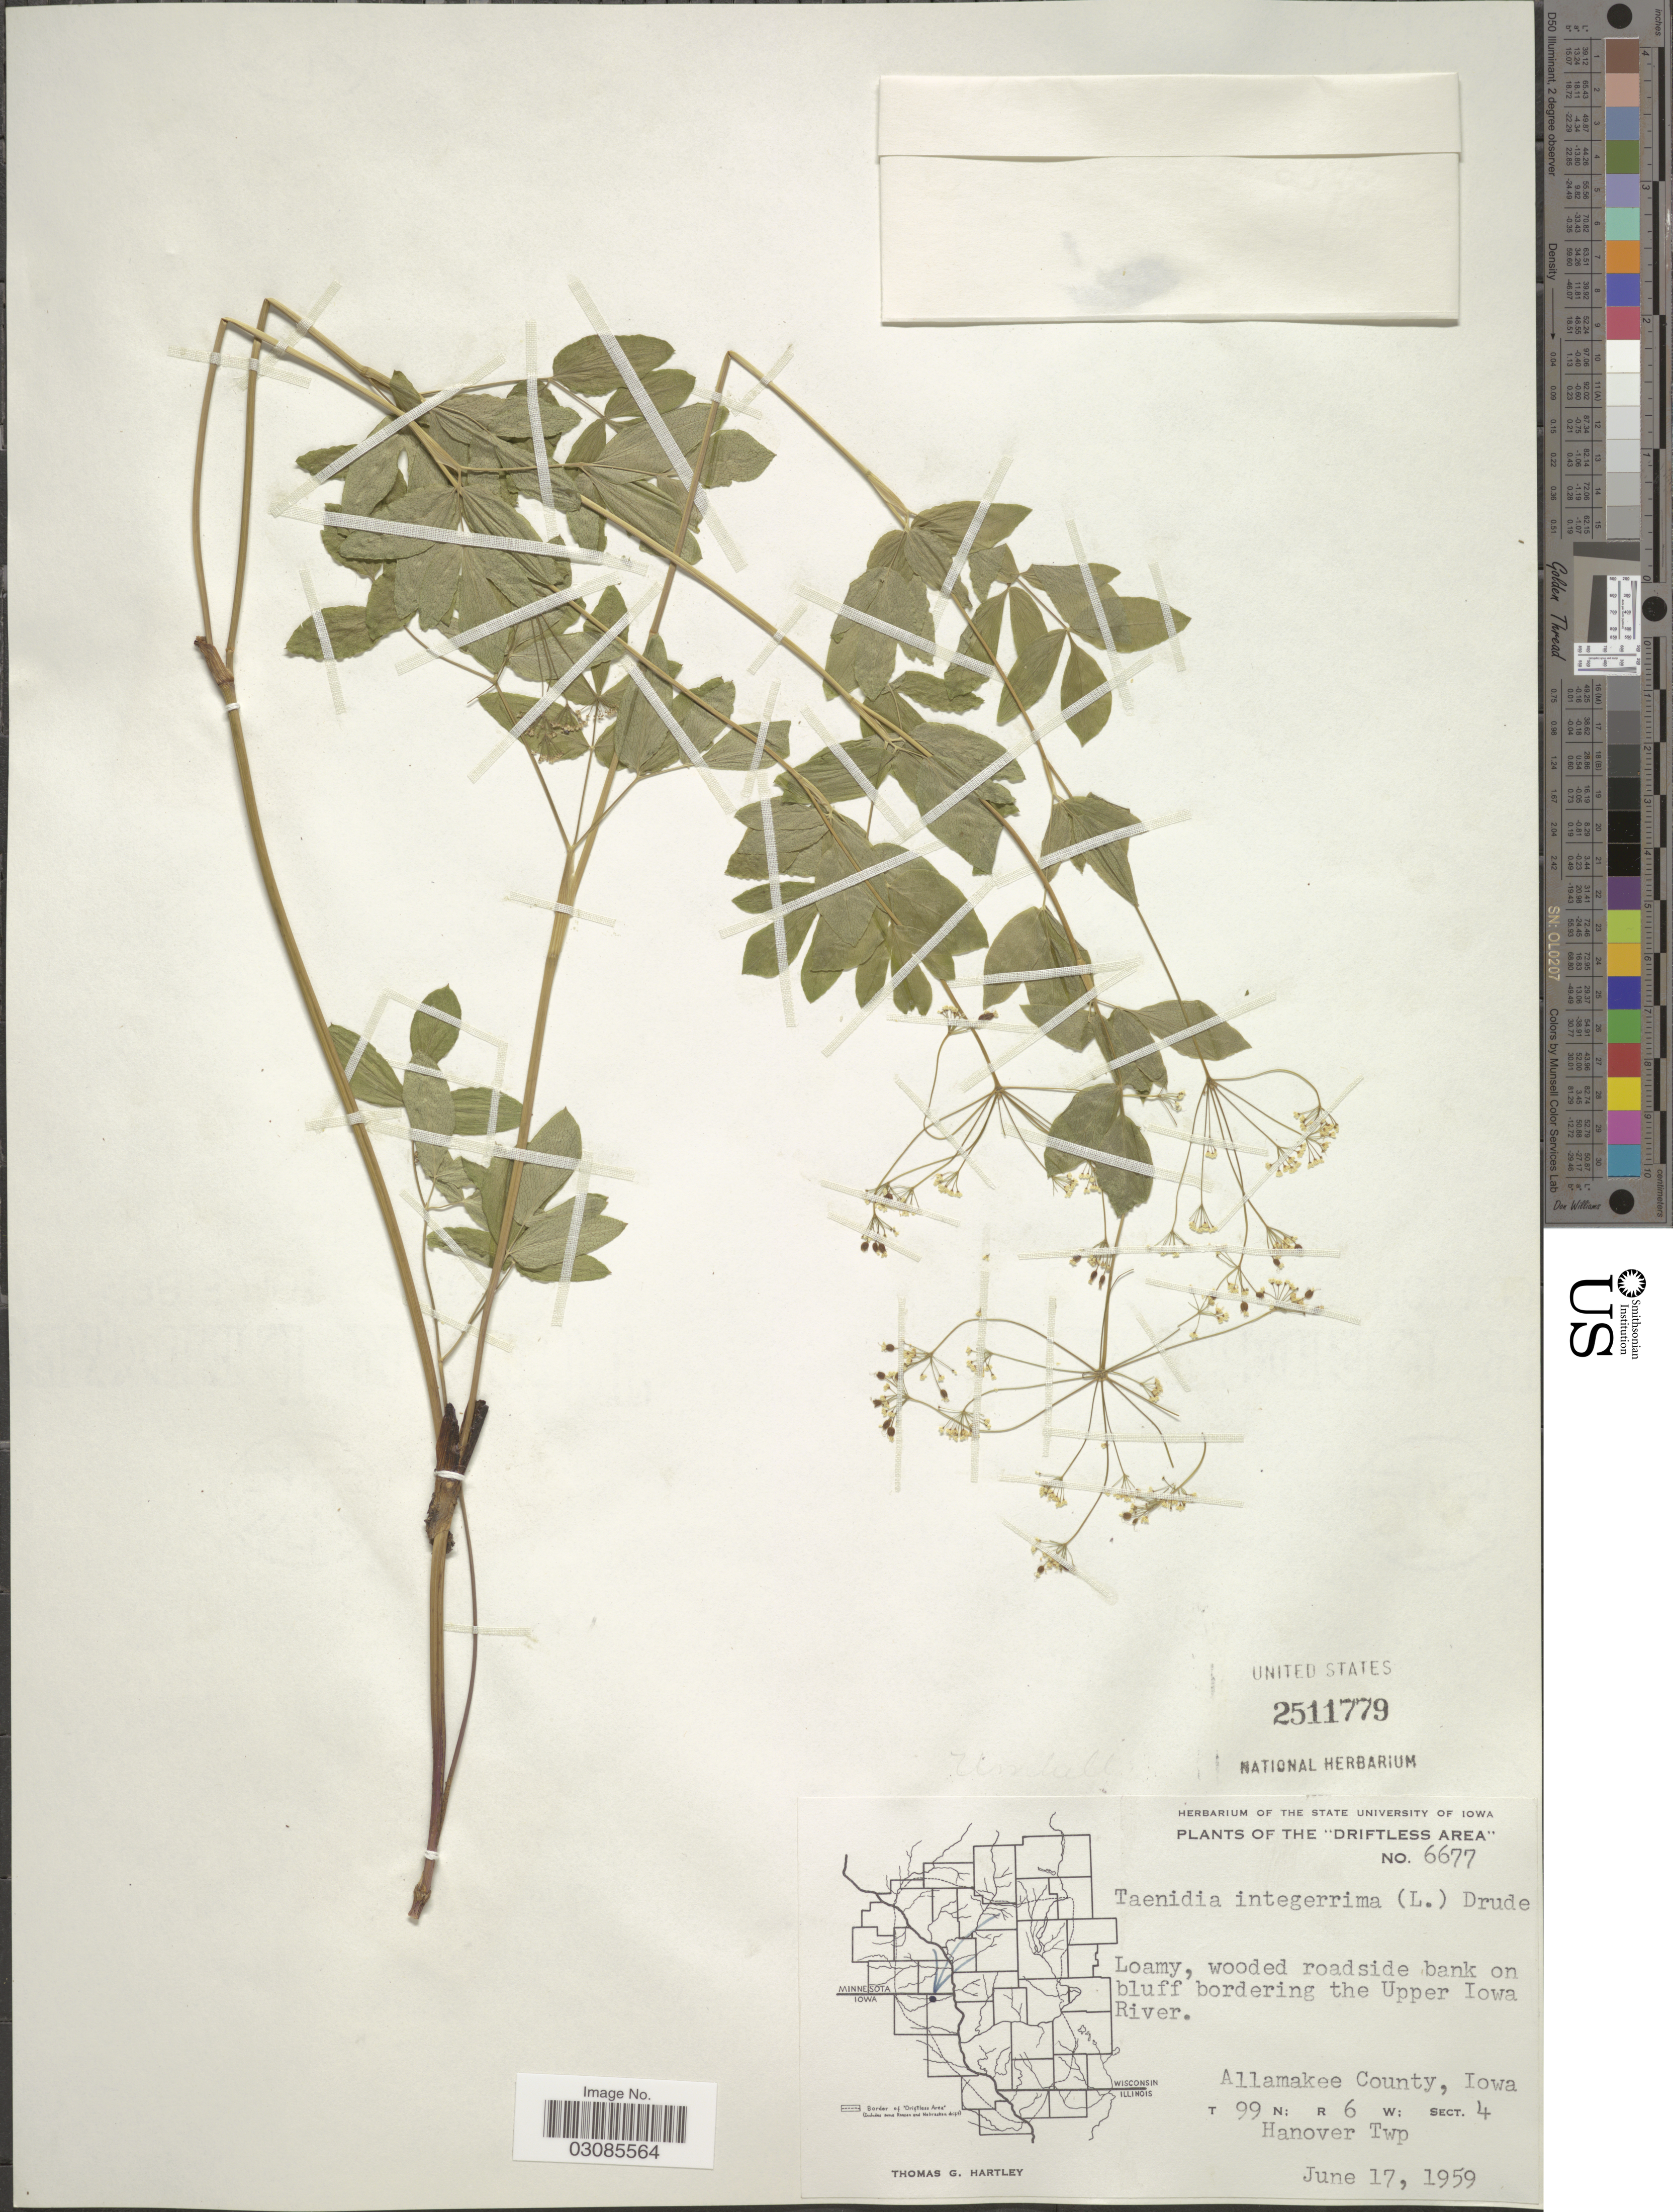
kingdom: Plantae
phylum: Tracheophyta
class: Magnoliopsida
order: Apiales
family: Apiaceae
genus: Taenidia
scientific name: Taenidia integerrima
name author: (L.) Drude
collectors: T. G. Hartley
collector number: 6677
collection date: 1959-06-17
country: United States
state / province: Iowa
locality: Driftless Area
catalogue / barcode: US 2511779